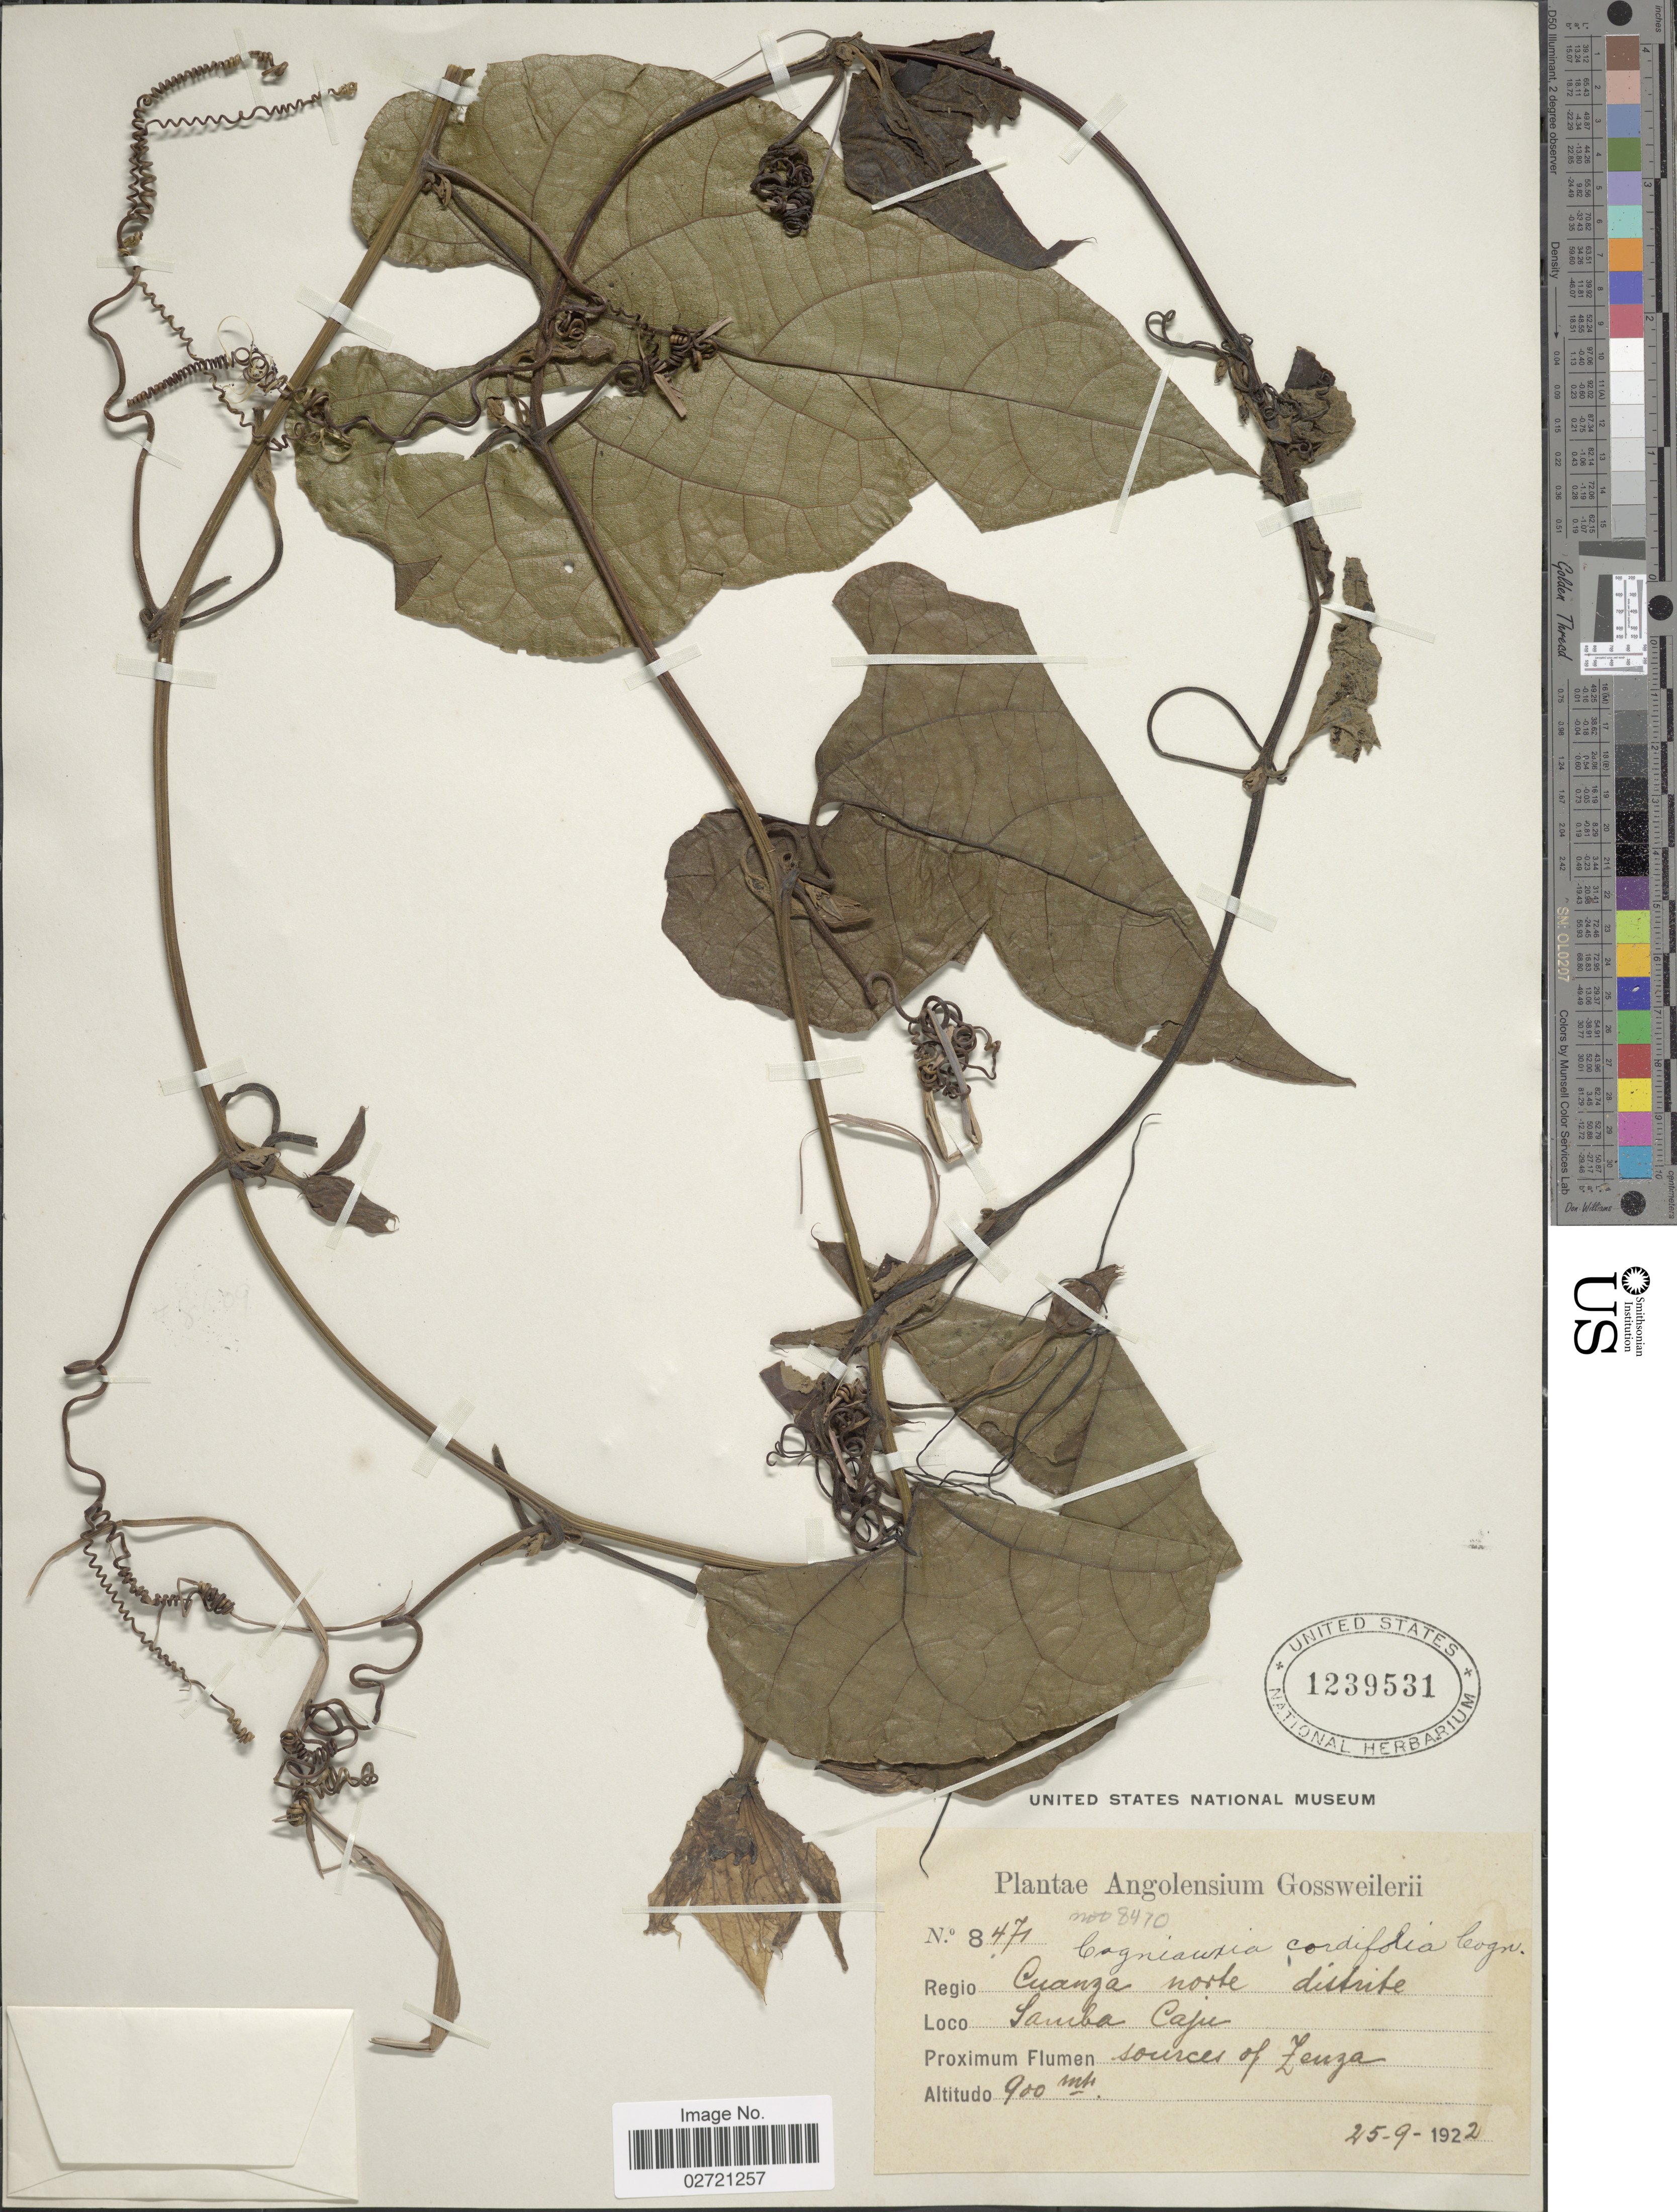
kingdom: Plantae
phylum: Tracheophyta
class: Magnoliopsida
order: Cucurbitales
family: Cucurbitaceae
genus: Cogniauxia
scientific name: Cogniauxia cordifolia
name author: Cogn.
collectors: -. Gossweiler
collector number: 8471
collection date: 1922-09-25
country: Angola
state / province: Cuanza Norte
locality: Distrite. Samba Caju. sources of Zenza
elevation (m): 900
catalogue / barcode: US 1239531